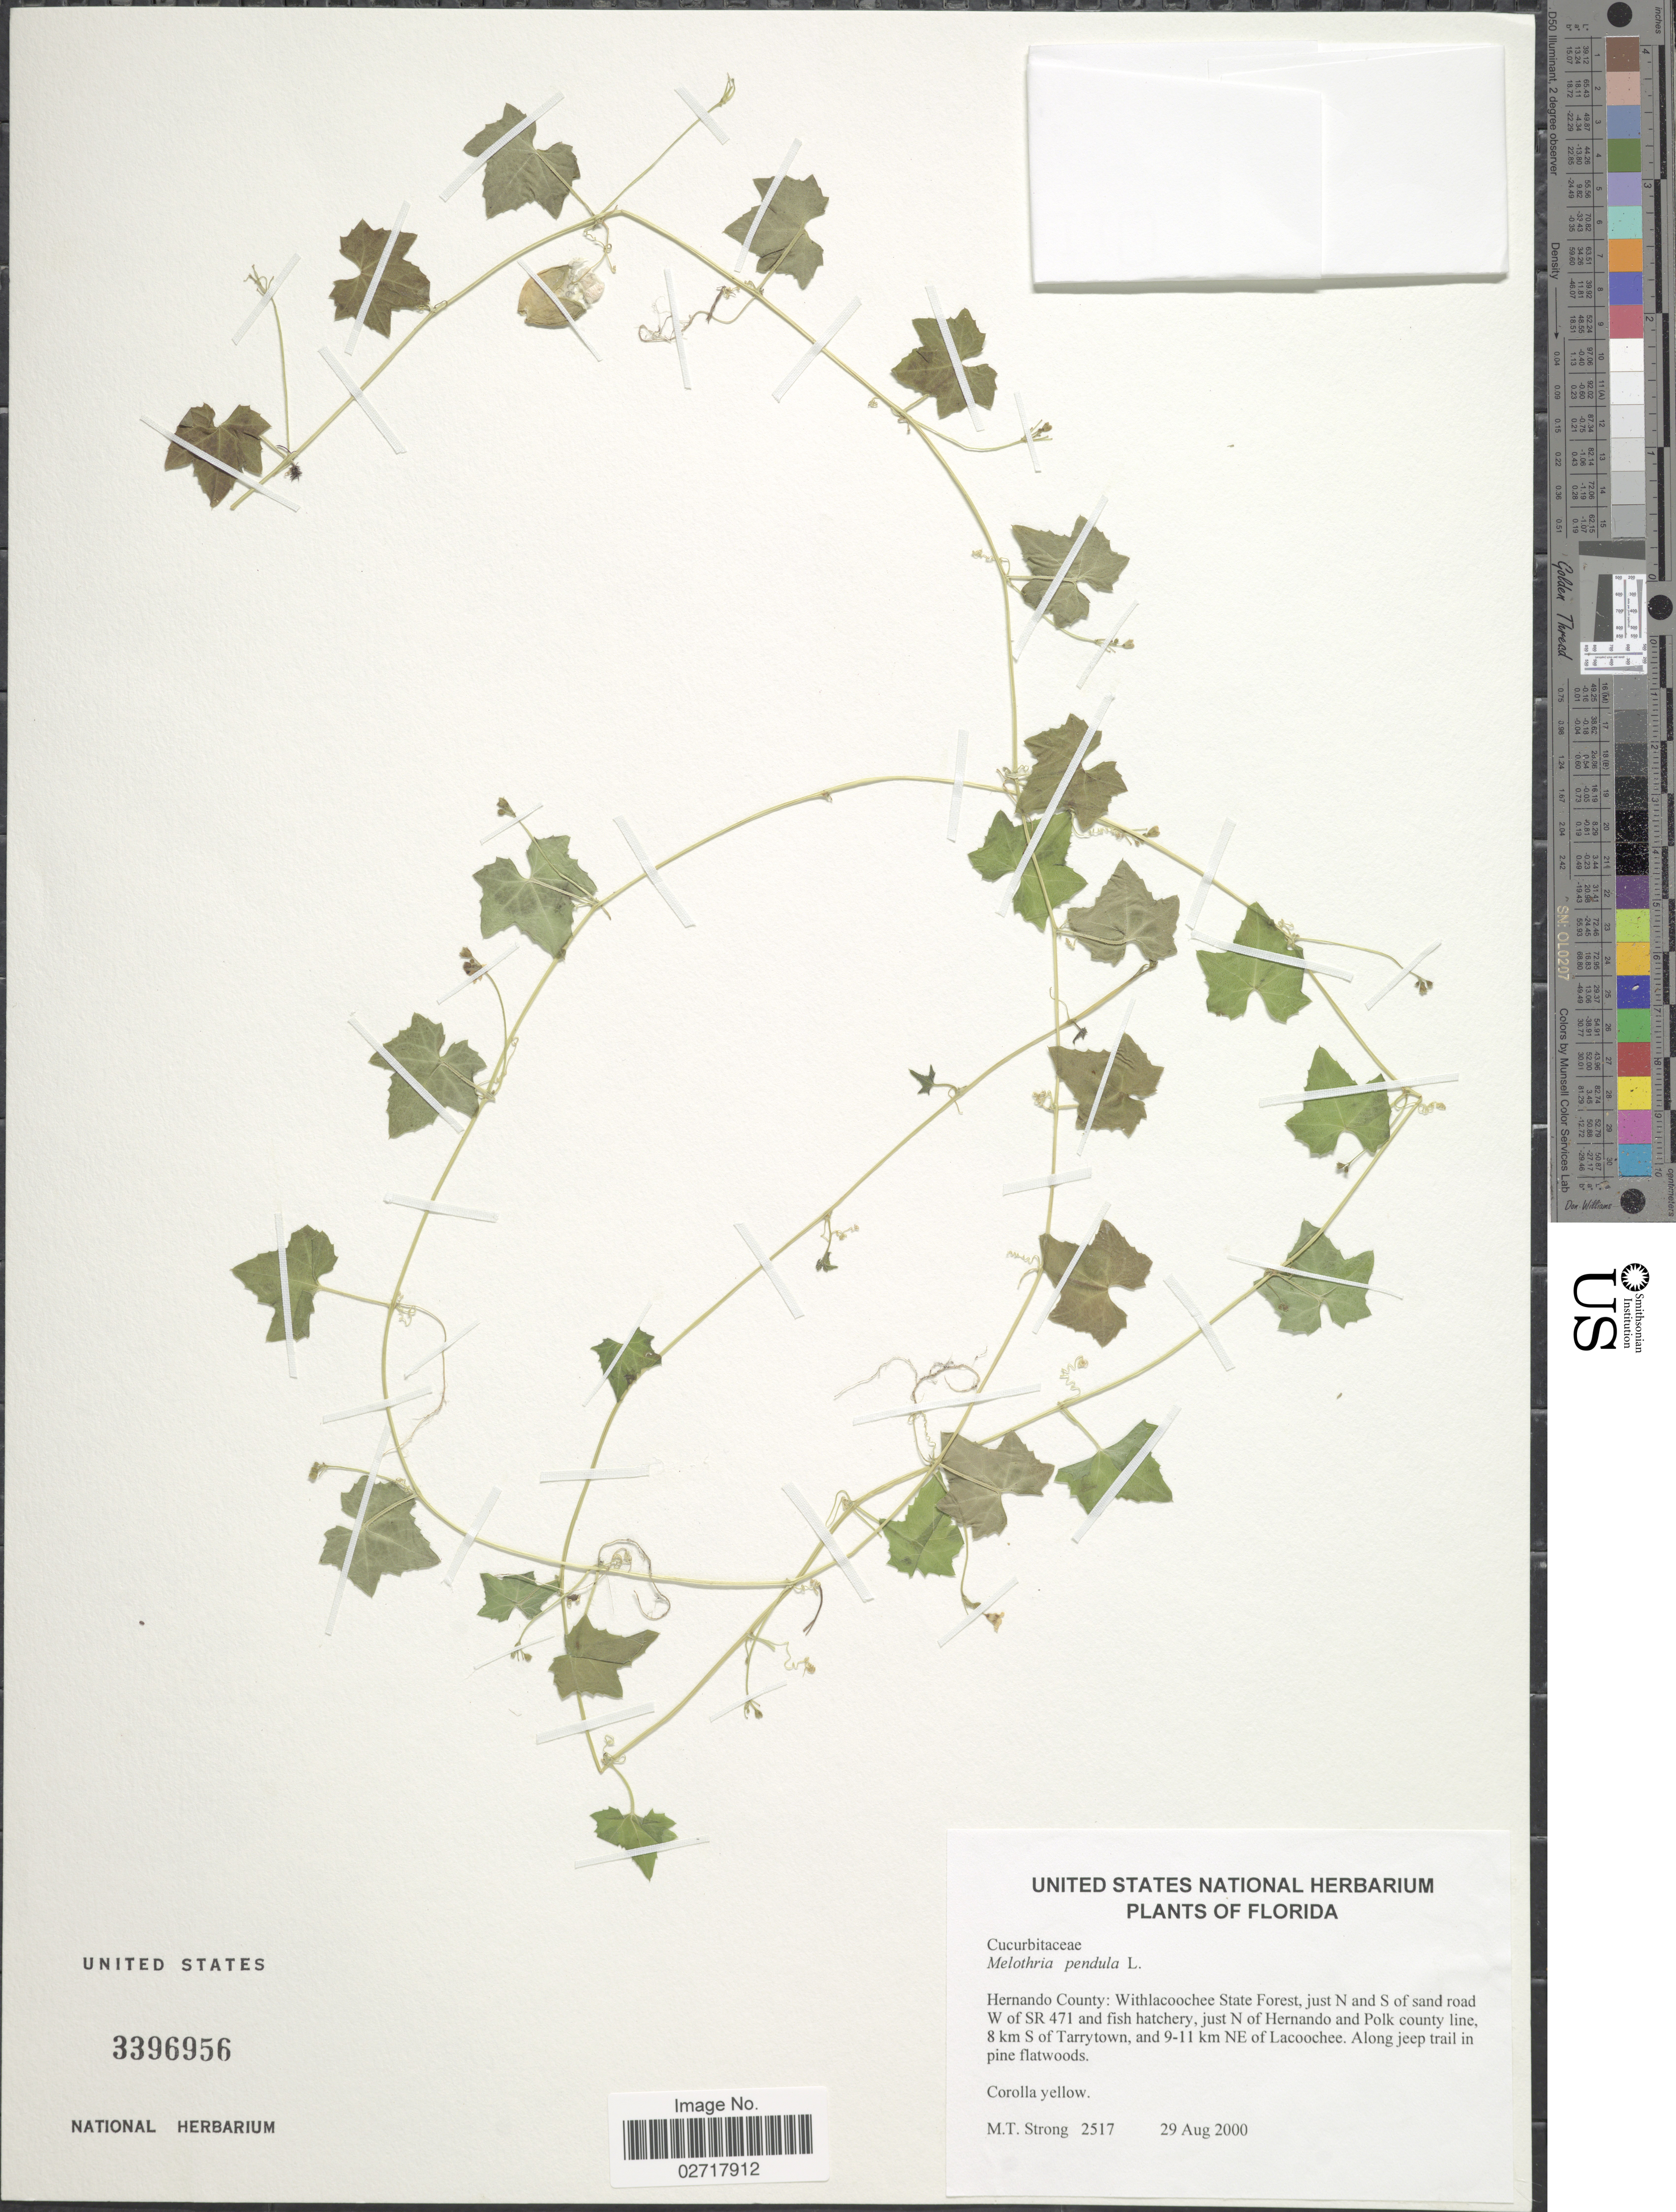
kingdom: Plantae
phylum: Tracheophyta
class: Magnoliopsida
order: Cucurbitales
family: Cucurbitaceae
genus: Melothria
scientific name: Melothria pendula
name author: L.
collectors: M. T. Strong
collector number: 2517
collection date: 2000-08-29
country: United States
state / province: Florida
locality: Hernando County: Withlacoochee State Forest, just N and S of sand road W of SR 471 and fish hatchery, just N of Hernando and Polk county line, 8 km S of Tarrytown, and 9-11 km NE of Lacoochee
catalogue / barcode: US 3396956